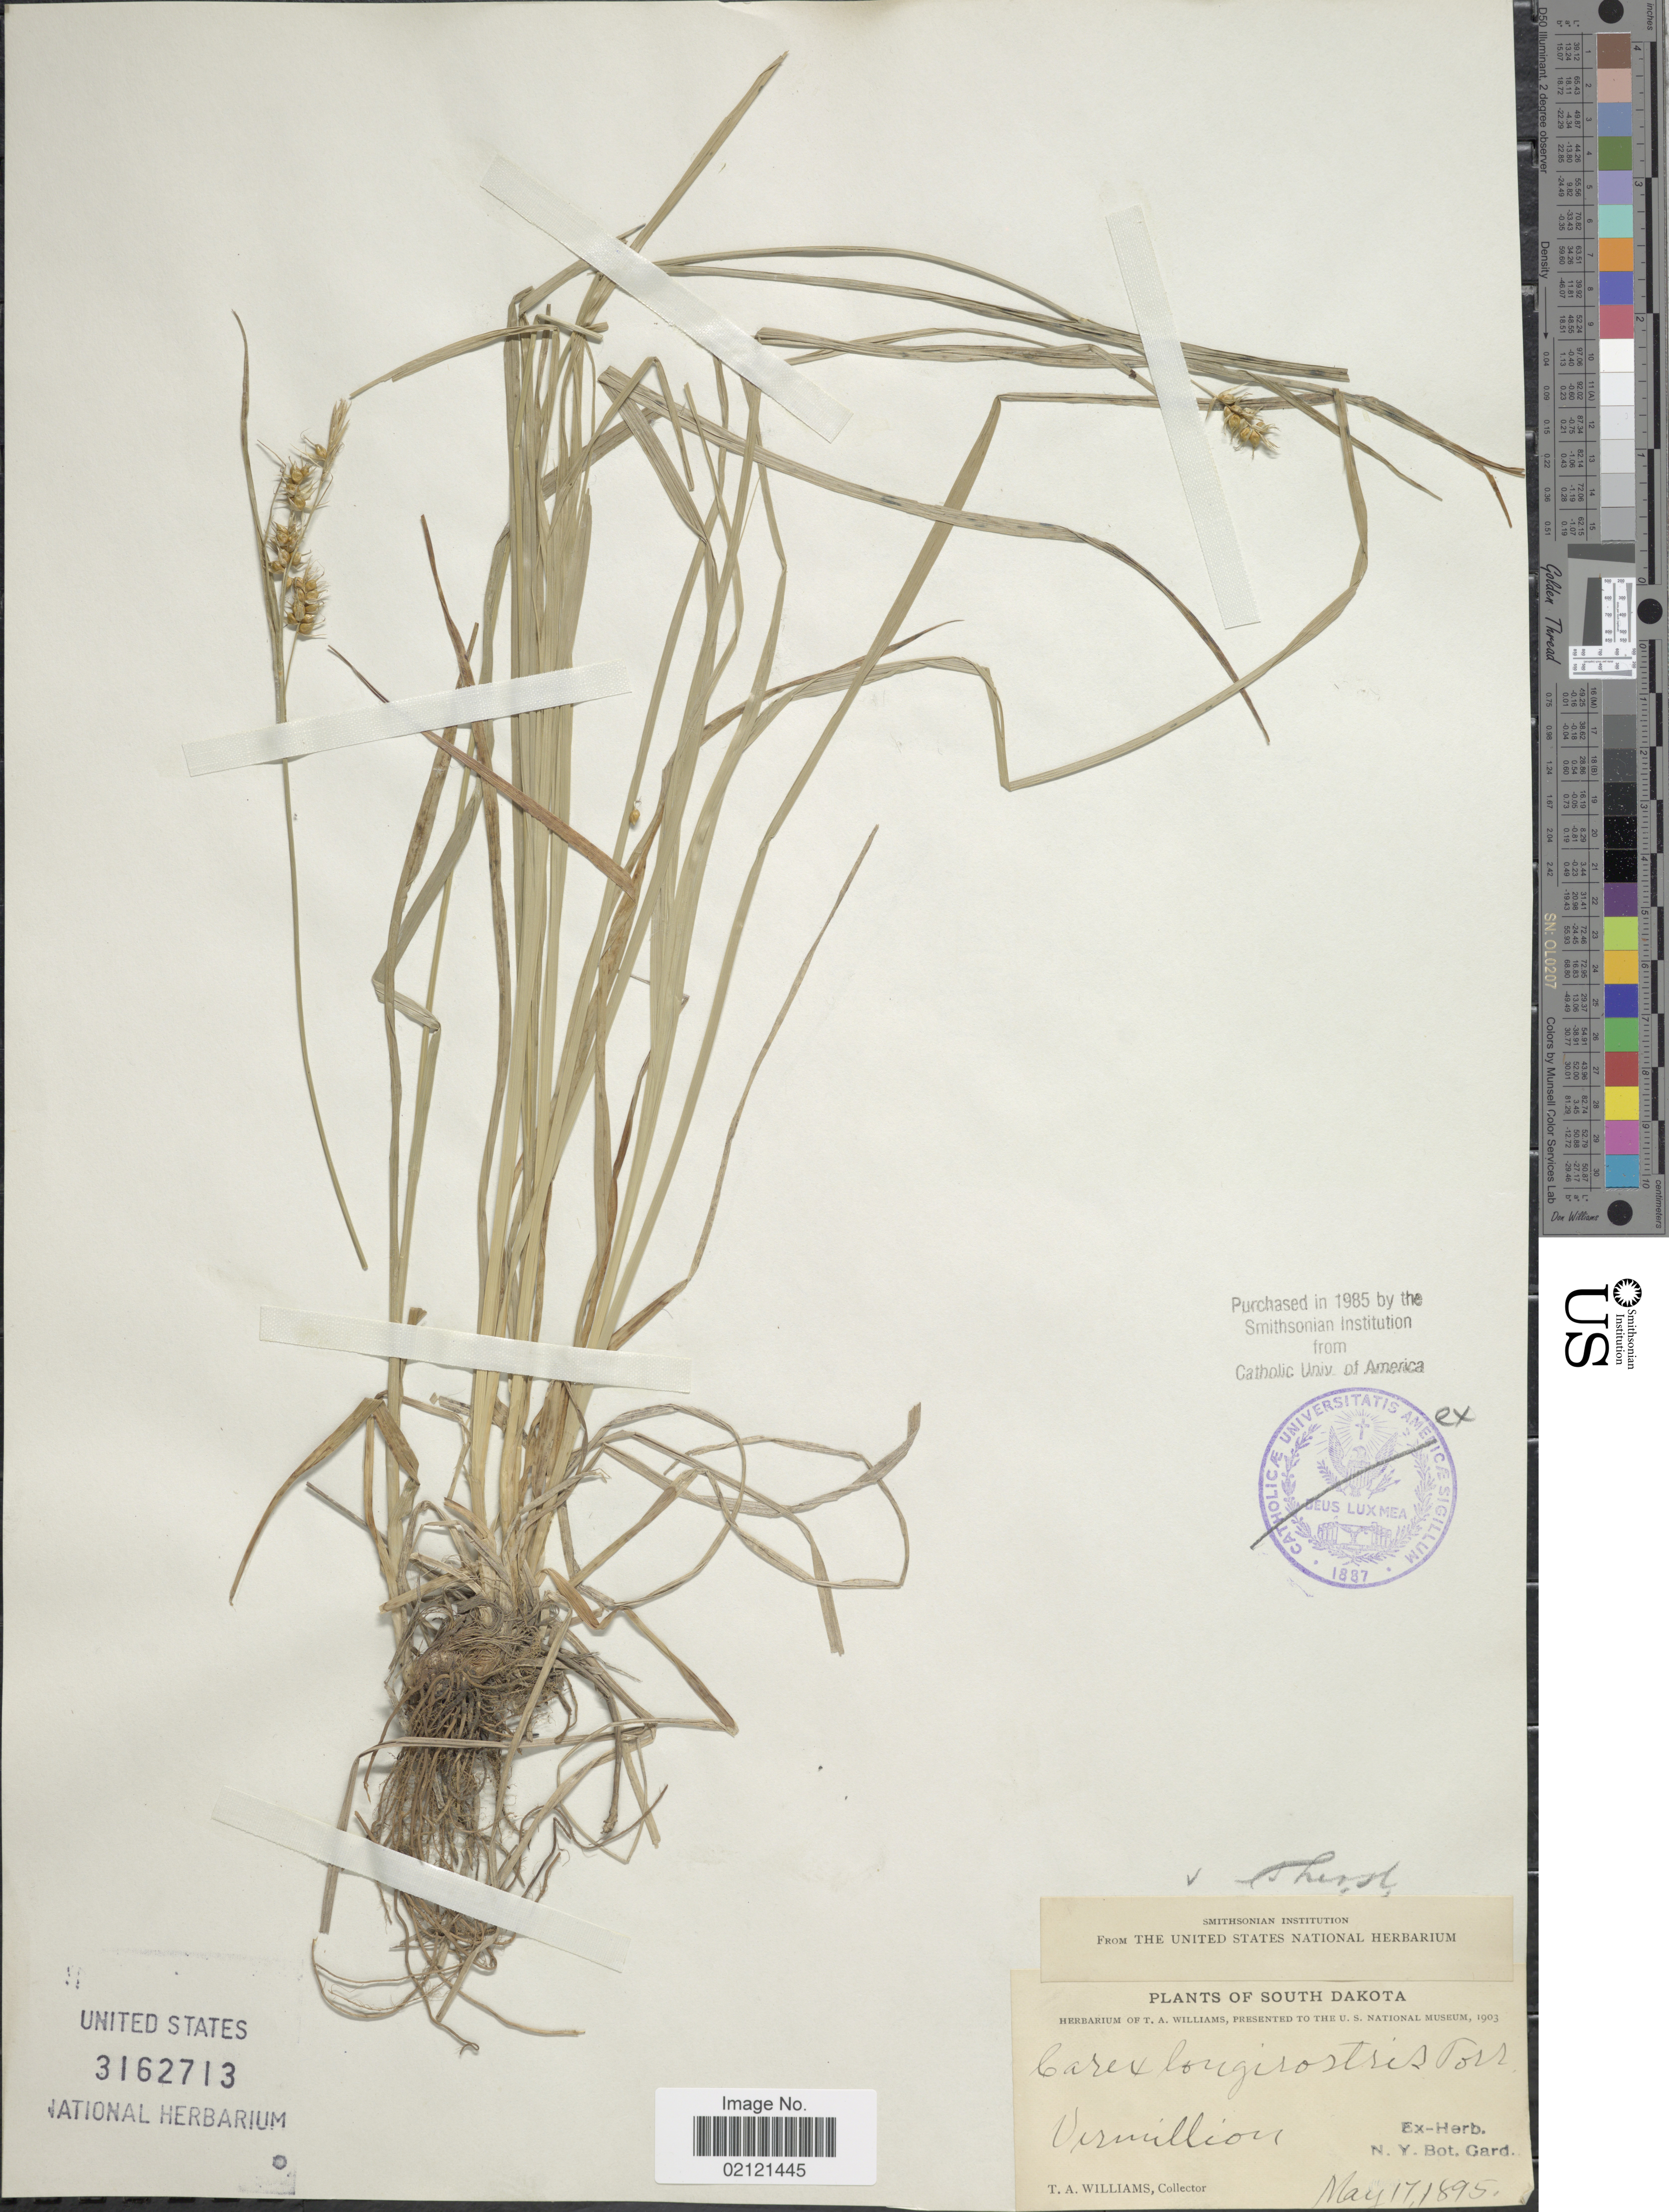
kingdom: Plantae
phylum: Tracheophyta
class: Liliopsida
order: Poales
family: Cyperaceae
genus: Carex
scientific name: Carex sprengelii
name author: Dewey ex Spreng.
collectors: T. A. Williams (herbarium)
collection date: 1895-05-17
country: United States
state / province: South Dakota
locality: Vermillion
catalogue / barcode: US 3162713